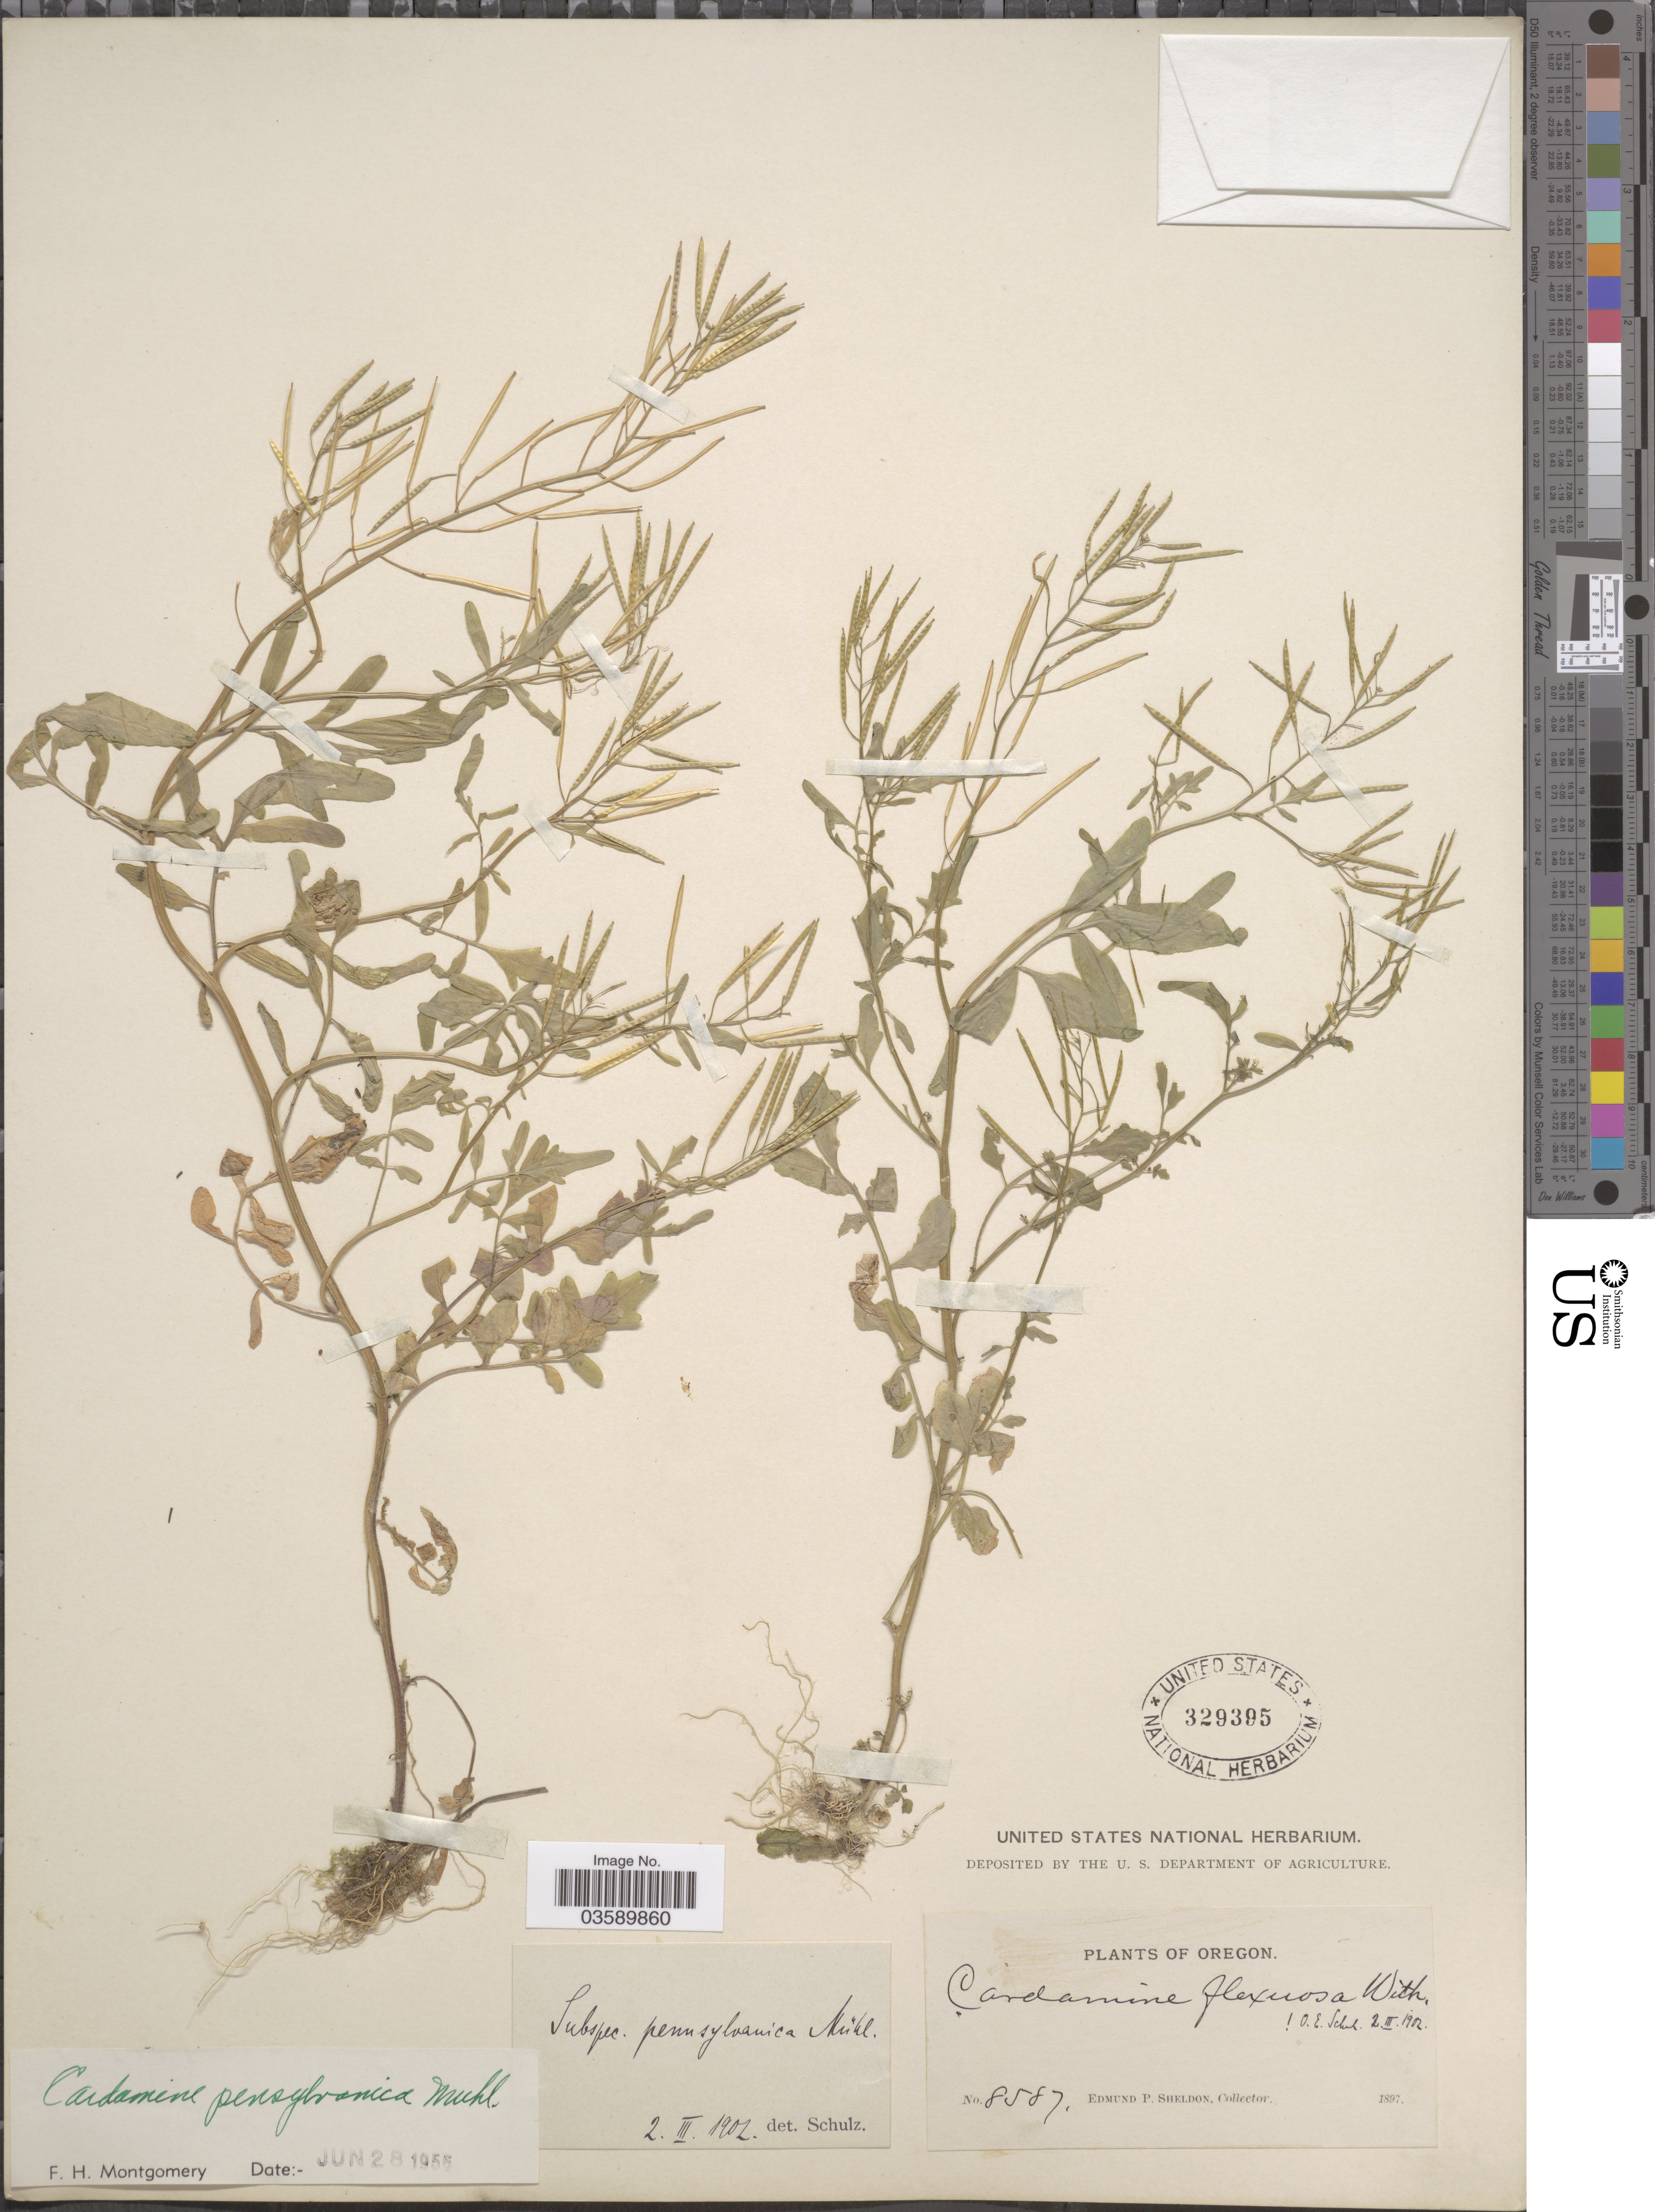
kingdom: Plantae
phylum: Tracheophyta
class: Magnoliopsida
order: Brassicales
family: Brassicaceae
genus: Cardamine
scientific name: Cardamine pensylvanica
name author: Muhl. ex Willd.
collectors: E. P. Sheldon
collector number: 8587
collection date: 1897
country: United States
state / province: Oregon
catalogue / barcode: US 329395